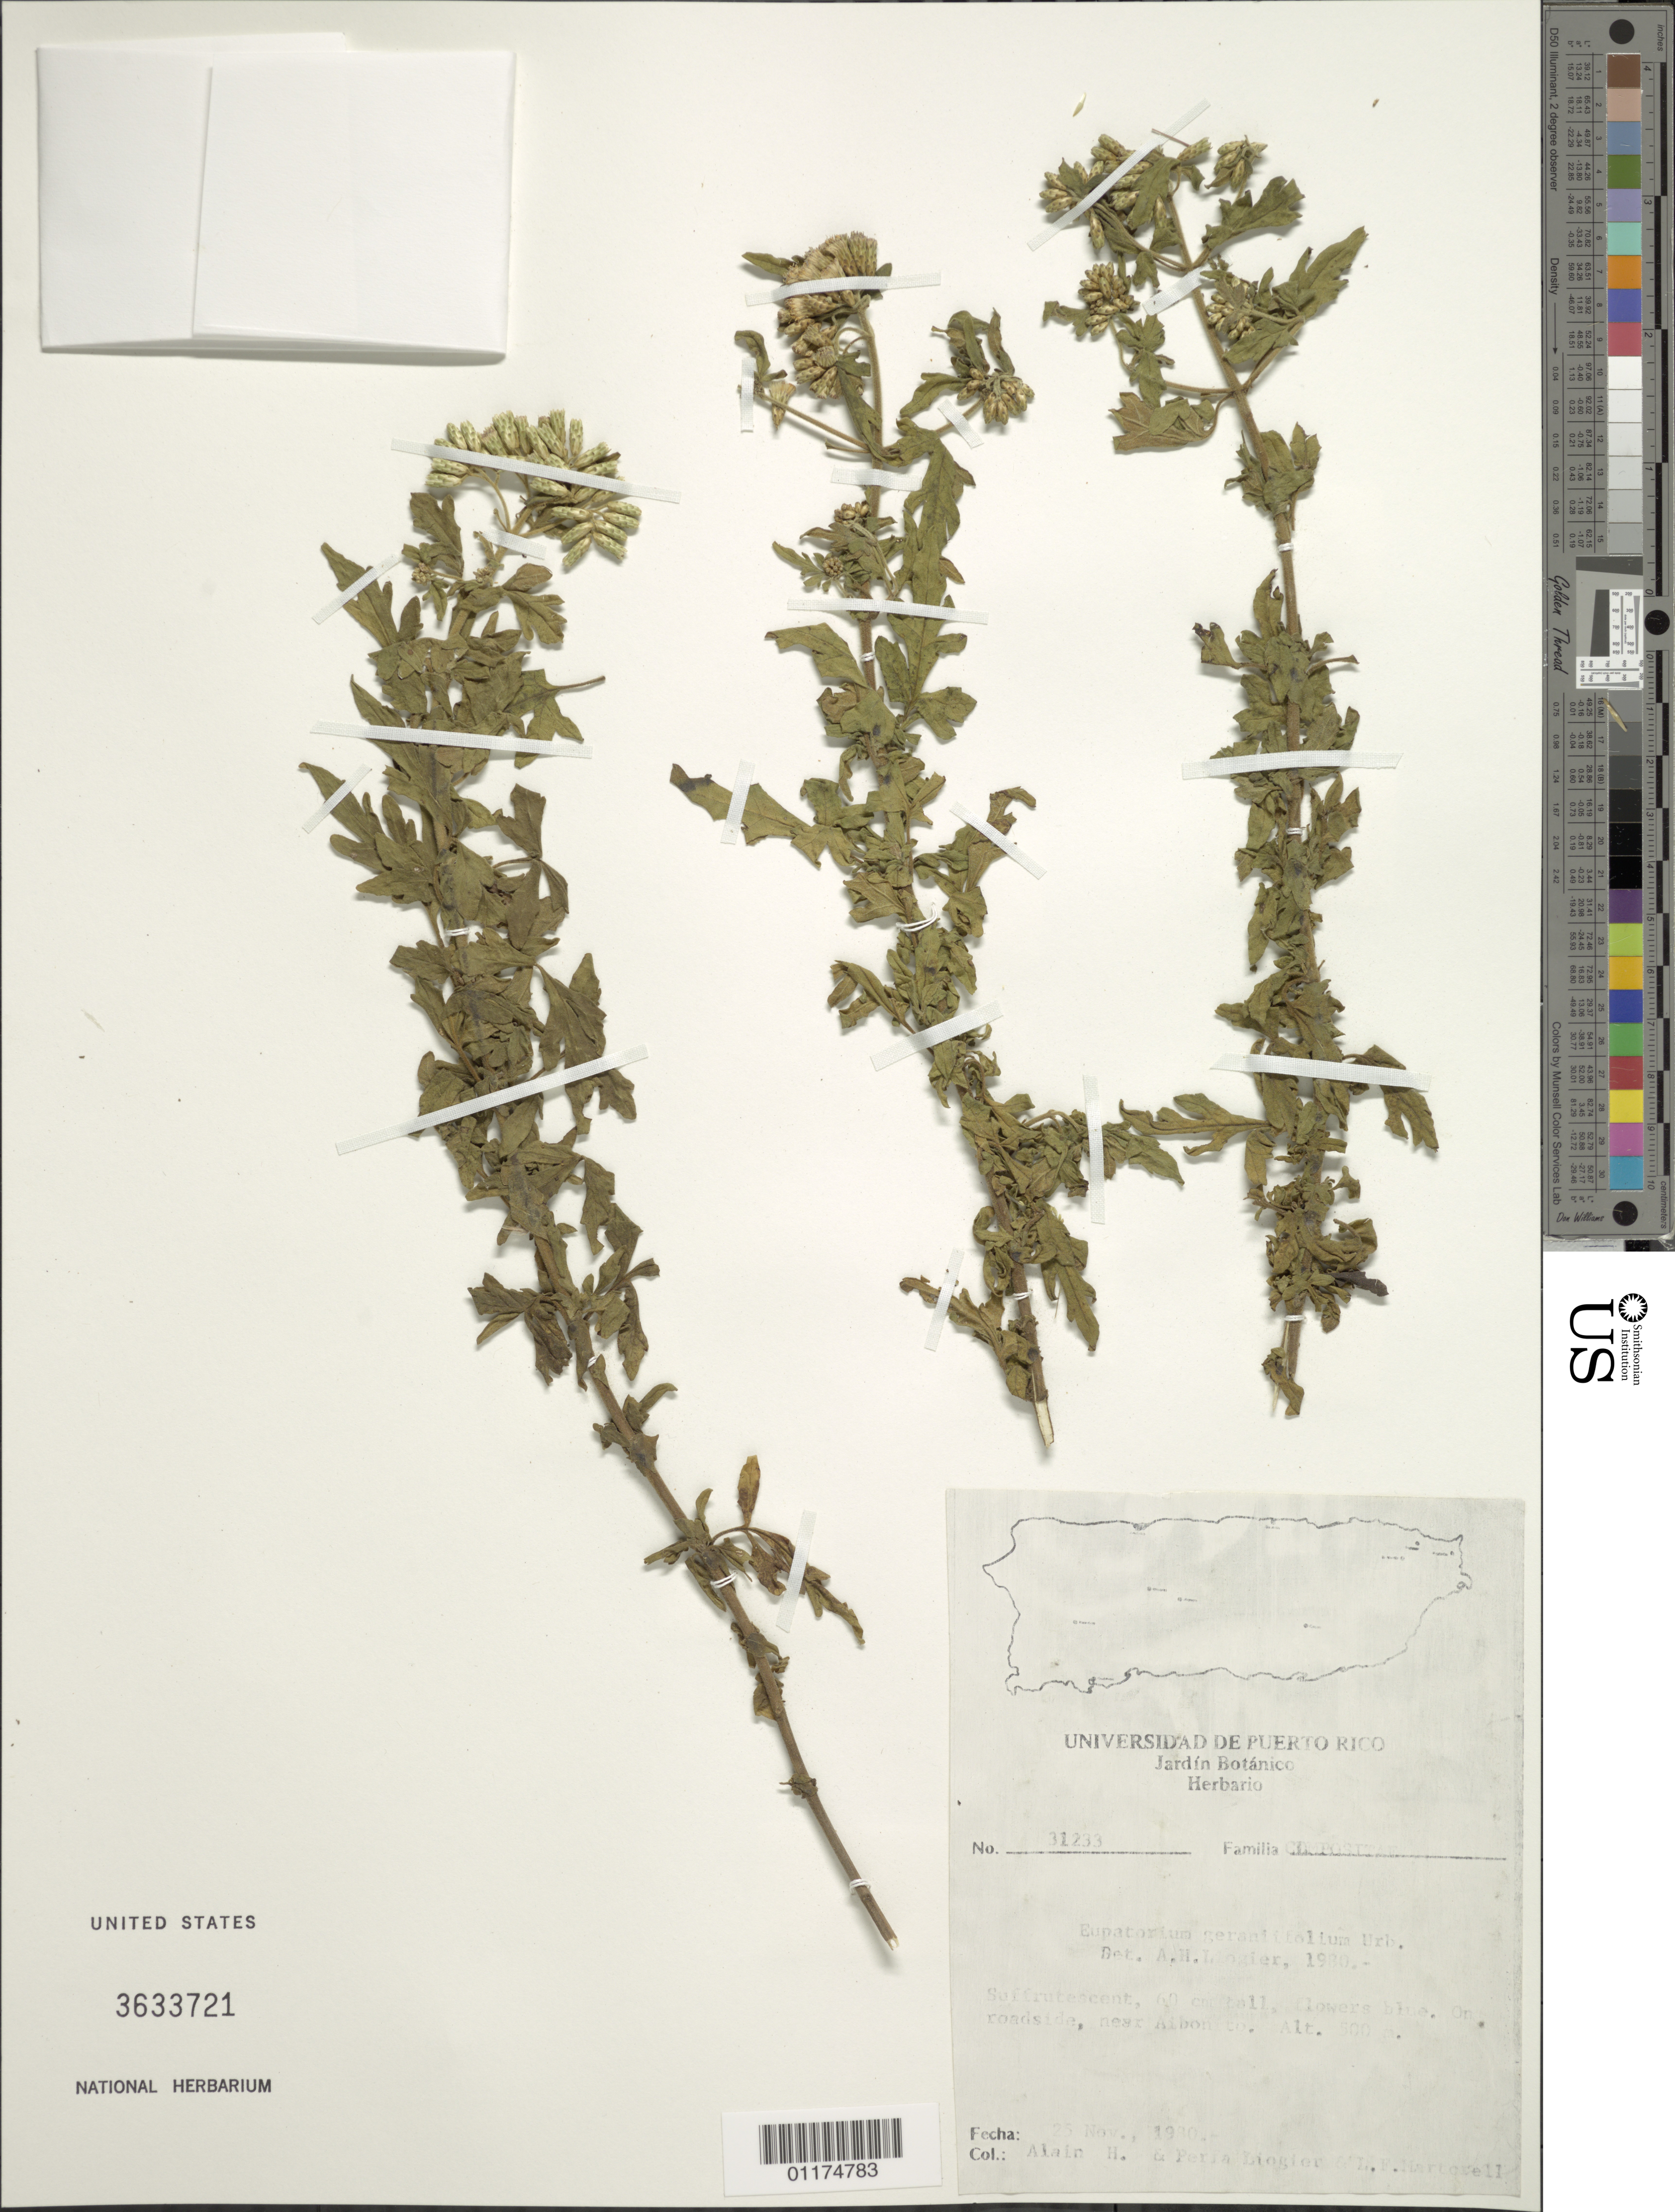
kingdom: Plantae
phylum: Tracheophyta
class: Magnoliopsida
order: Asterales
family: Asteraceae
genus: Koanophyllon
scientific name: Koanophyllon dolicholepis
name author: (B.L. Rob.) R.M. King & H. Rob.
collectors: A. H. Liogier, M. P. Liogier & L. Martorell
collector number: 31233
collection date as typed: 25 Nov 1980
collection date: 1980-11-25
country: Puerto Rico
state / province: Abonito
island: Puerto Rico I.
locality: On roadside, near Aibonito.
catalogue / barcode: US 3633721